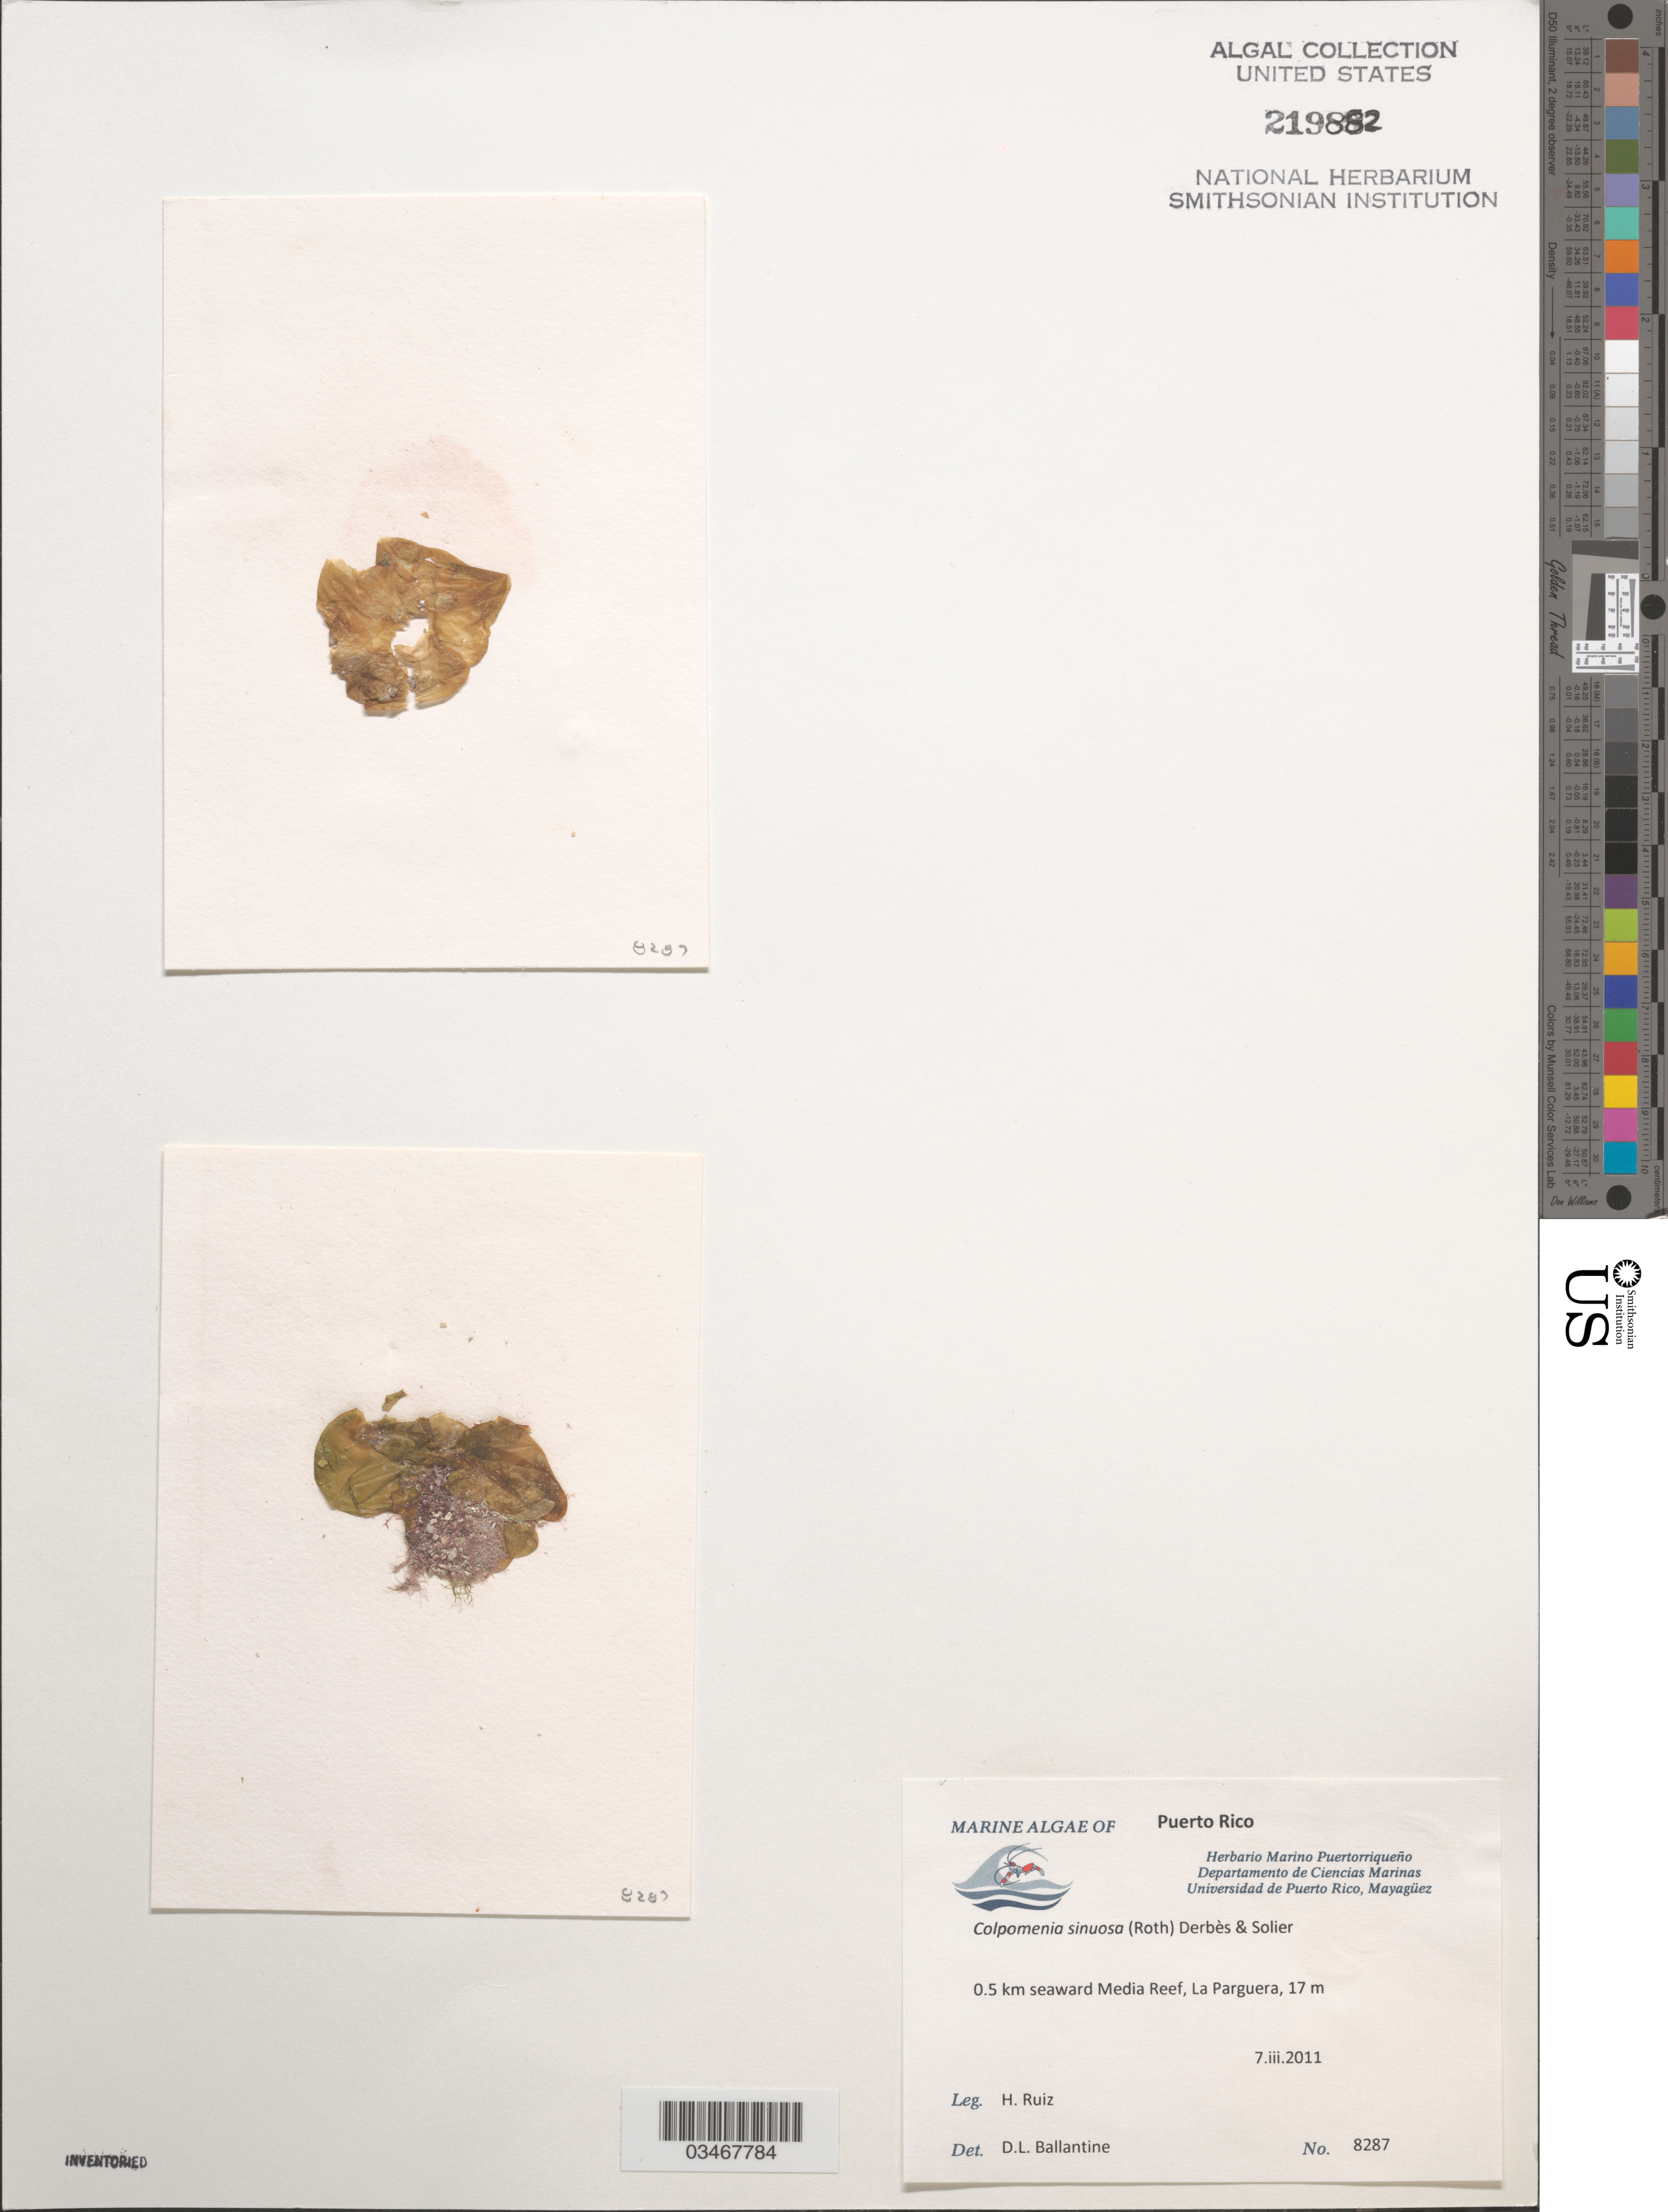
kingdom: Chromista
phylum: Ochrophyta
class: Phaeophyceae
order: Scytosiphonales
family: Scytosiphonaceae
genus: Colpomenia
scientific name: Colpomenia sinuosa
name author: (K. Mert. ex Roth) Derbes & Solier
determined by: Ballantine, D. L.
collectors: H. Ruiz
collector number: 8287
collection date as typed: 07 Mar 2011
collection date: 2011-03-07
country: Puerto Rico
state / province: Lajas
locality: La Parguera, 0.5 km seaward Media Reef.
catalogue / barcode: US 219882